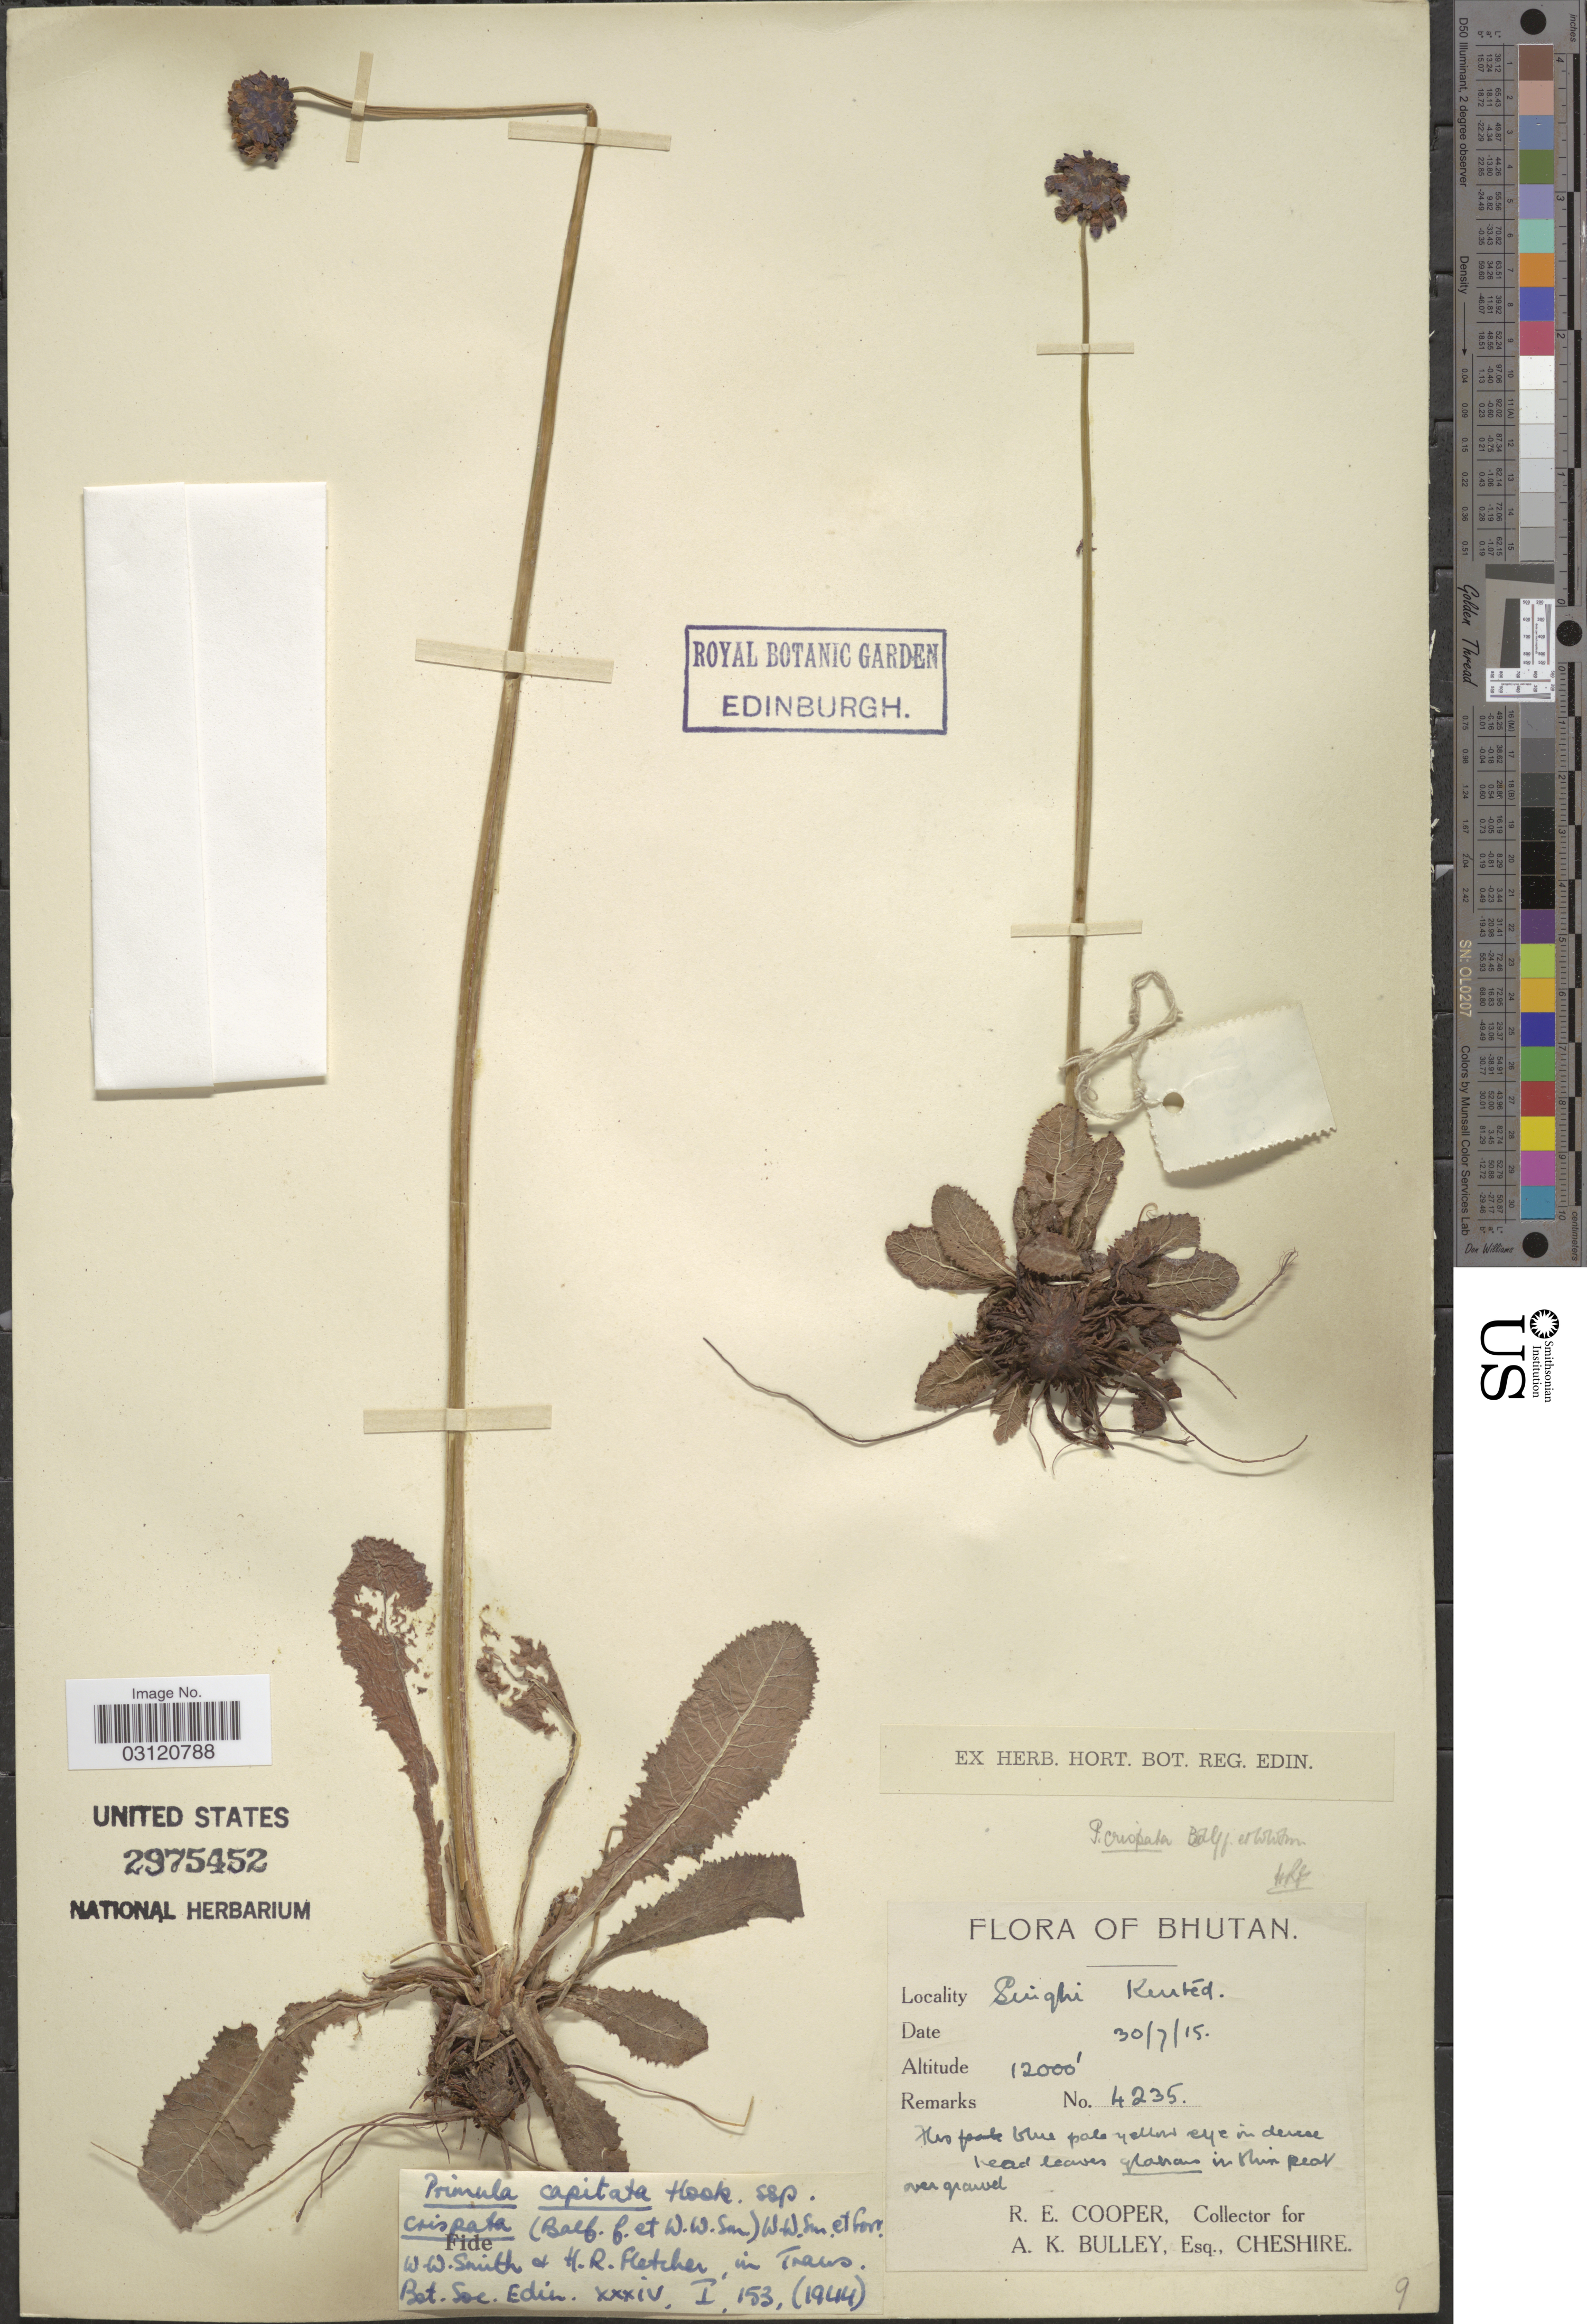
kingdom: Plantae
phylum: Tracheophyta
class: Magnoliopsida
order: Ericales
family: Primulaceae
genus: Primula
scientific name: Primula capitata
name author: Hook.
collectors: R. E. Cooper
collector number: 4235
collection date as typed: Transcribed d/m/y: 30/7/15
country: Bhutan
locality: Singhi Kented. [interpreted]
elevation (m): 3658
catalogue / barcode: US 2975452